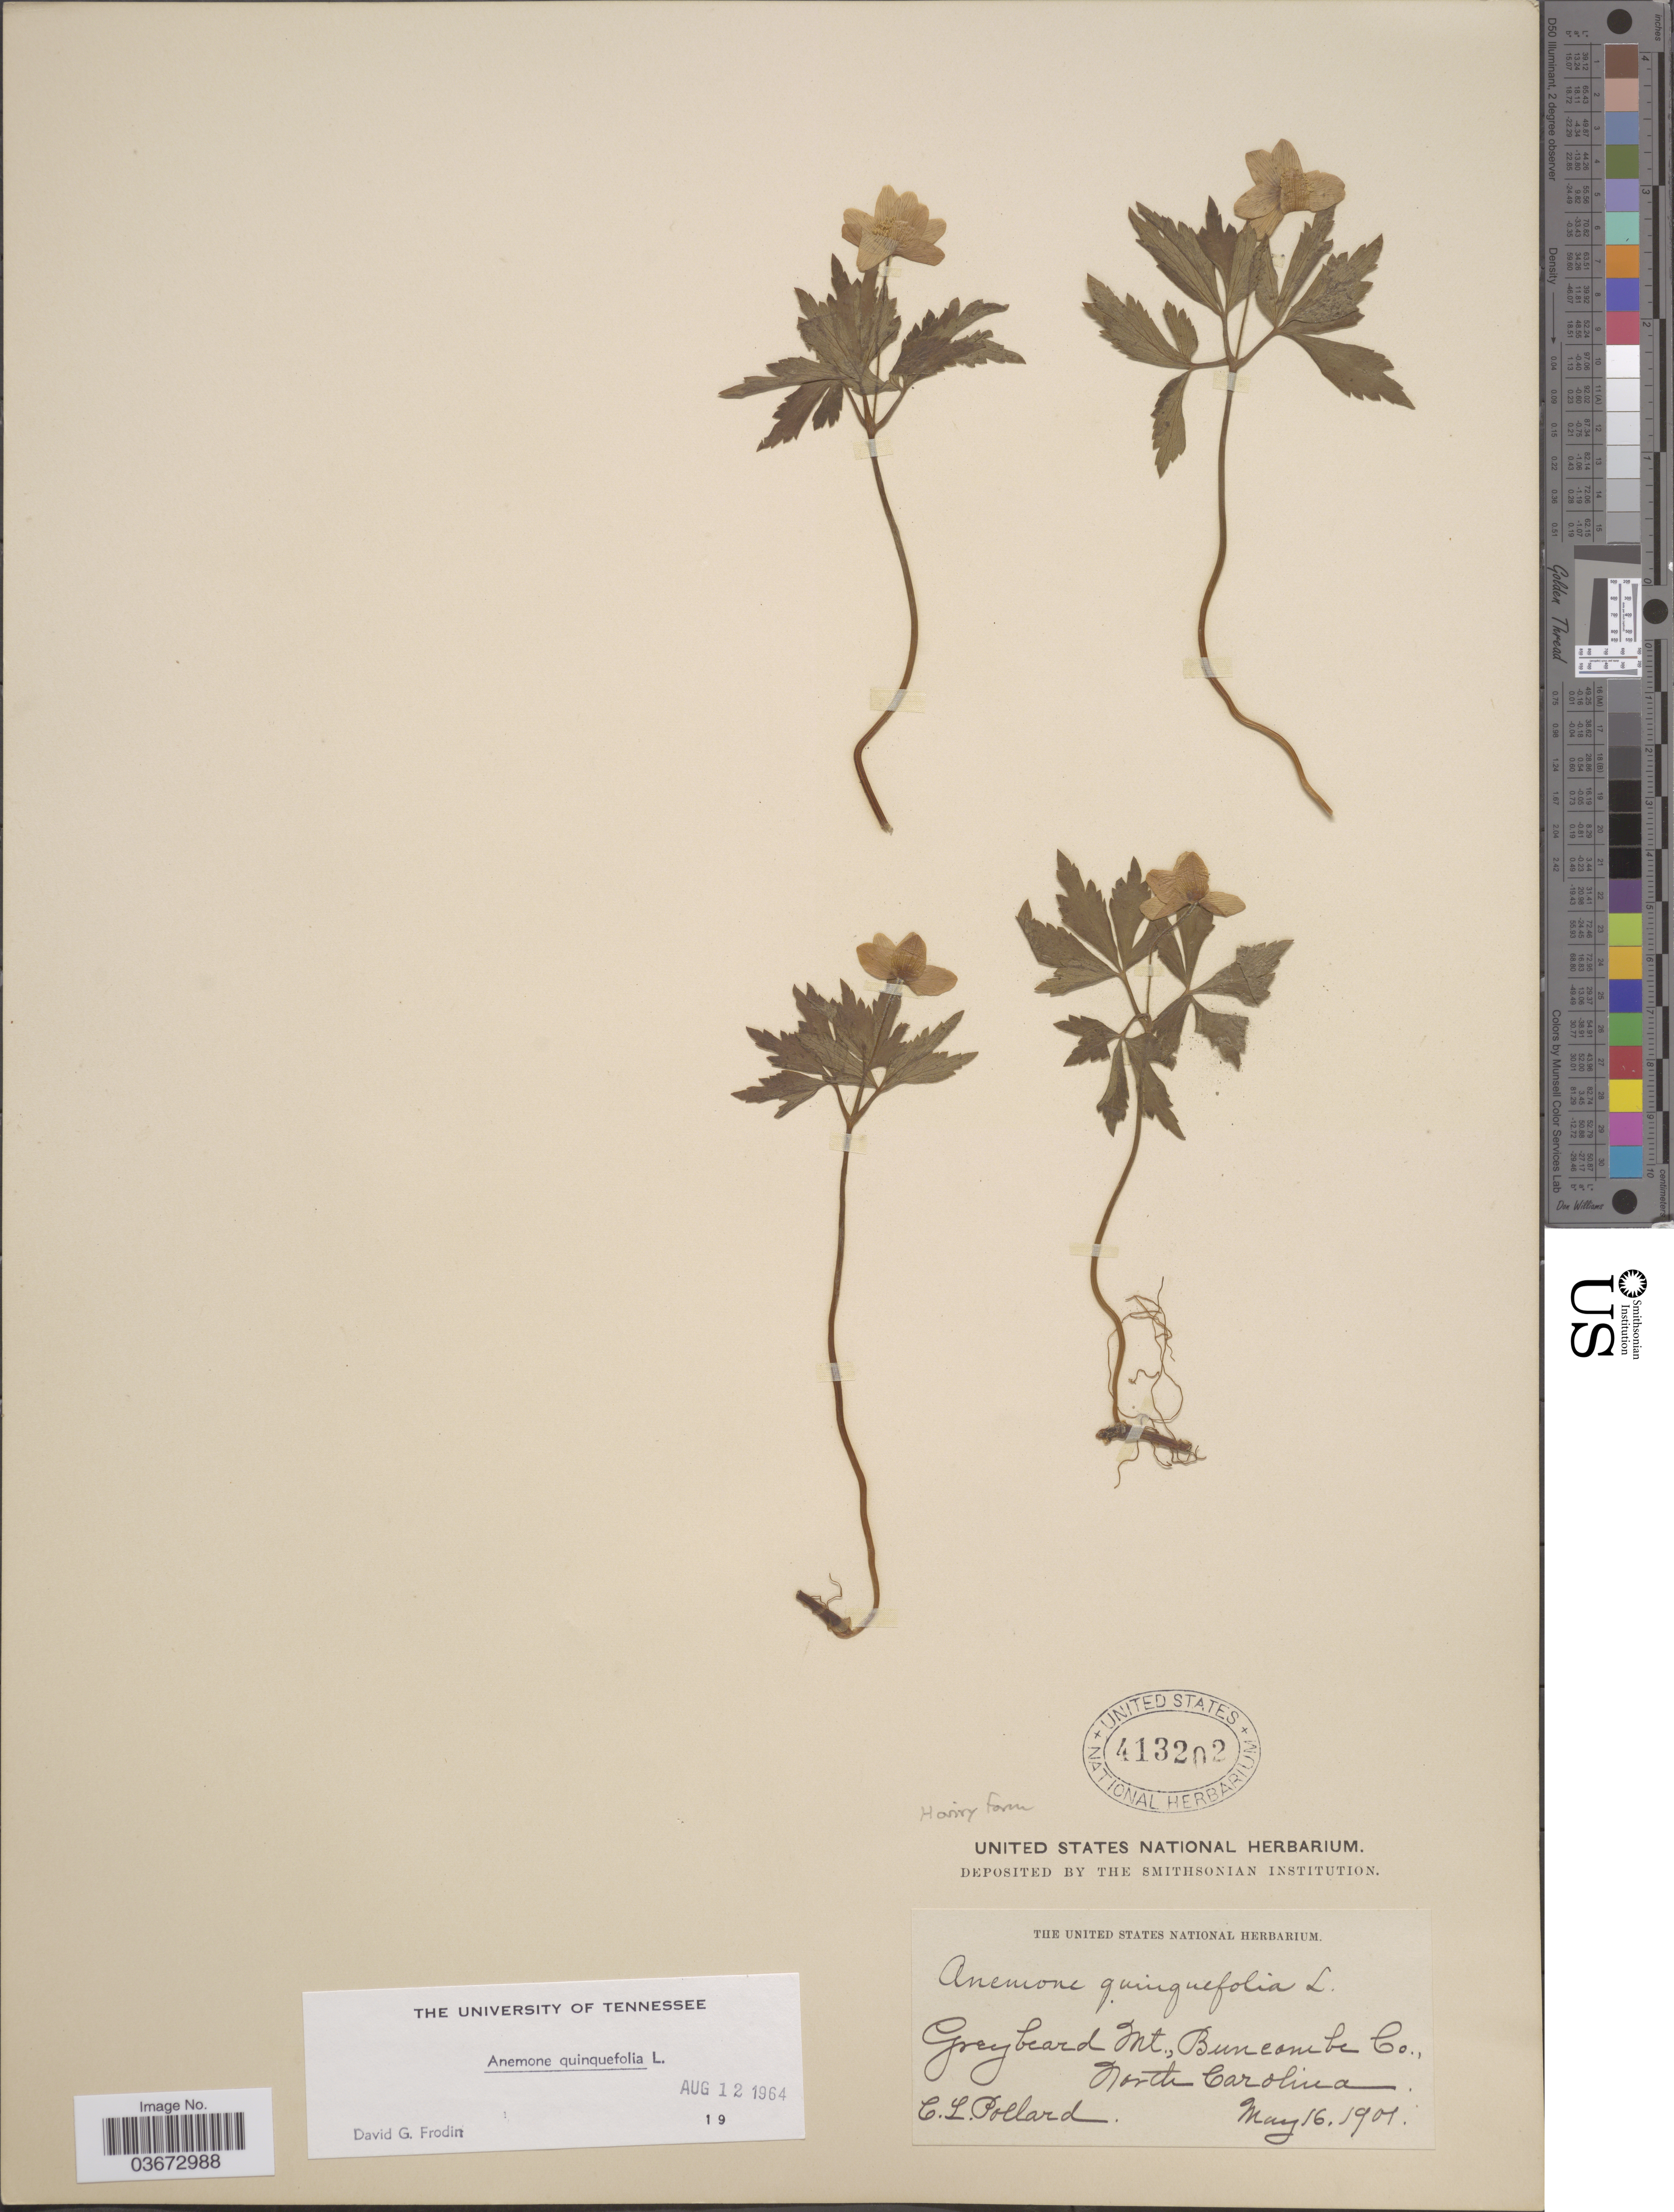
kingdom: Plantae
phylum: Tracheophyta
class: Magnoliopsida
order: Ranunculales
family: Ranunculaceae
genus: Anemone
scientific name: Anemone quinquefolia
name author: L.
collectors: C. L. Pollard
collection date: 1901-05-16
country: United States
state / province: North Carolina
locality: Greybeard Mt., Buncombe Co. Harris Farm.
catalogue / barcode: US 413202